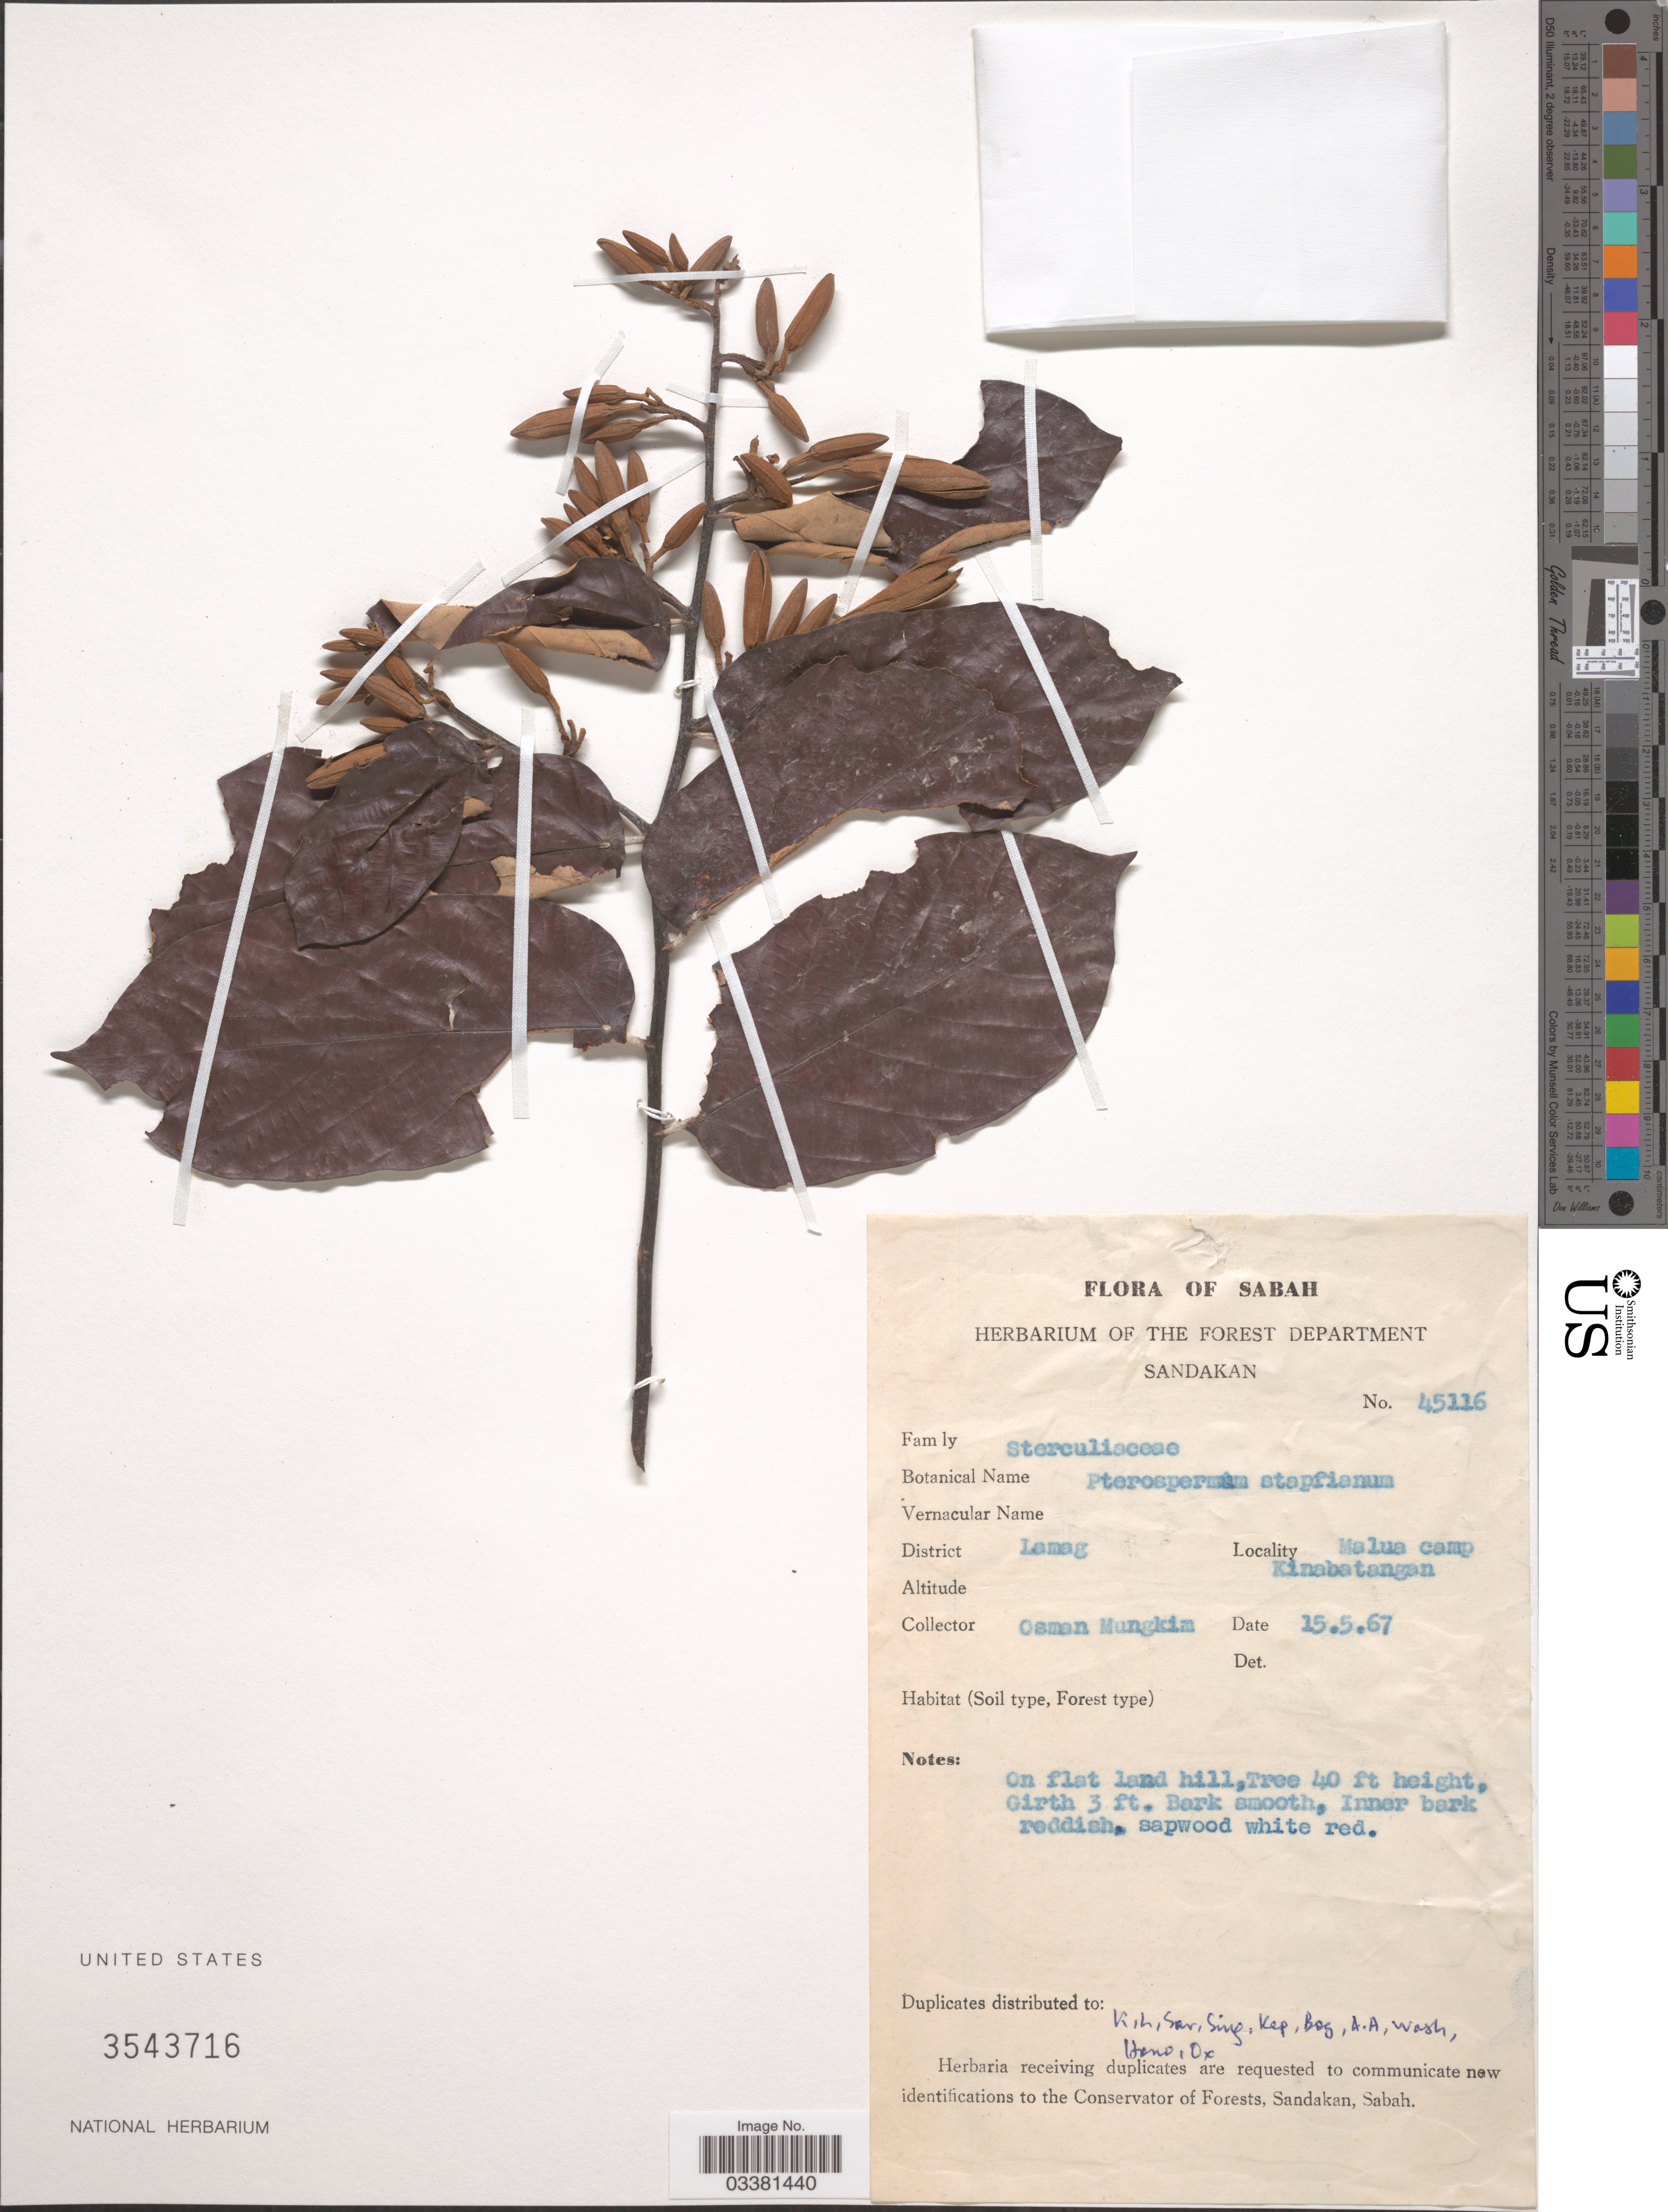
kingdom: Plantae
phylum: Tracheophyta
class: Magnoliopsida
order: Malvales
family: Malvaceae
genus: Pterospermum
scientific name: Pterospermum stapfianum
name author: Ridl.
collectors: O. Mungkim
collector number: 45116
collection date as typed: Transcribed d/m/y: 15/5/67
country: Malaysia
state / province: Sabah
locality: District Lamag, Malua camp. Kinabatangan.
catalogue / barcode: US 3543716